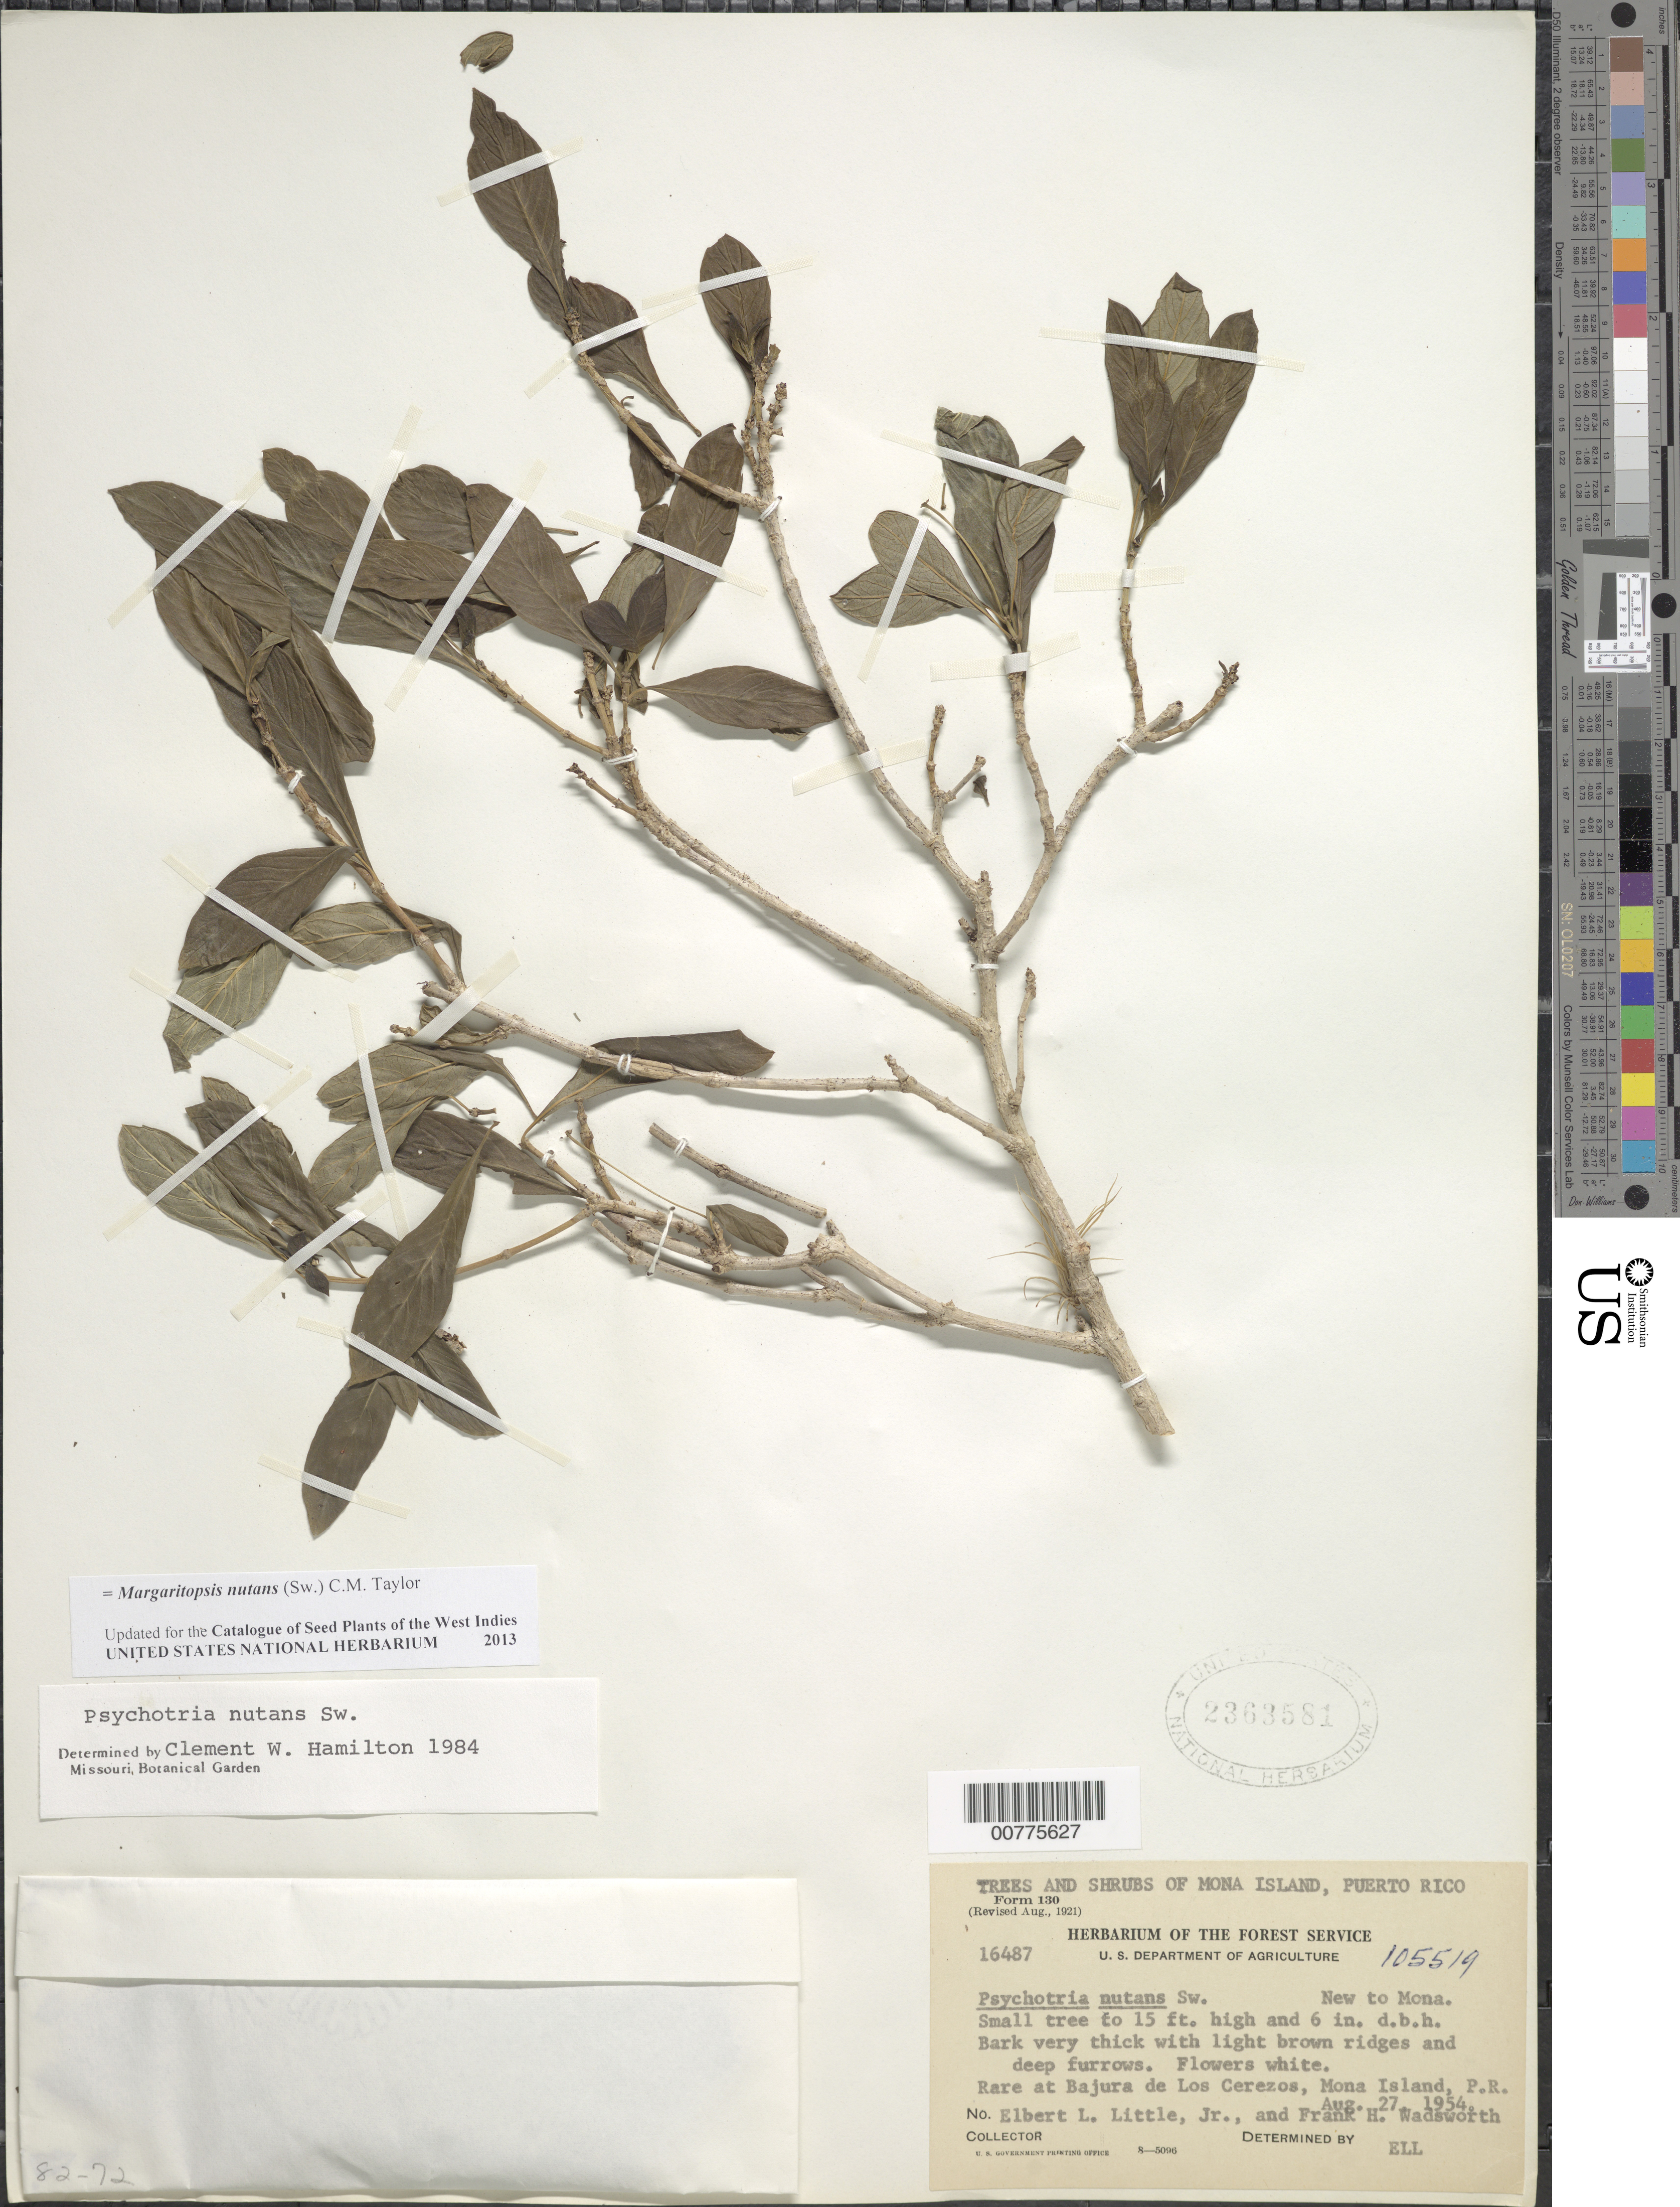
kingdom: Plantae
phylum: Tracheophyta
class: Magnoliopsida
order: Gentianales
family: Rubiaceae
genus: Margaritopsis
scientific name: Margaritopsis nutans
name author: (Sw.) C.M. Taylor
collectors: E. L. Little & F. Wadsworth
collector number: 16487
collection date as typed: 27 Aug 1954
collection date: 1954-08-27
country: Puerto Rico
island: Mona I.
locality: Rare at Bajura de los Cerezos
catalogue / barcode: US 2363581